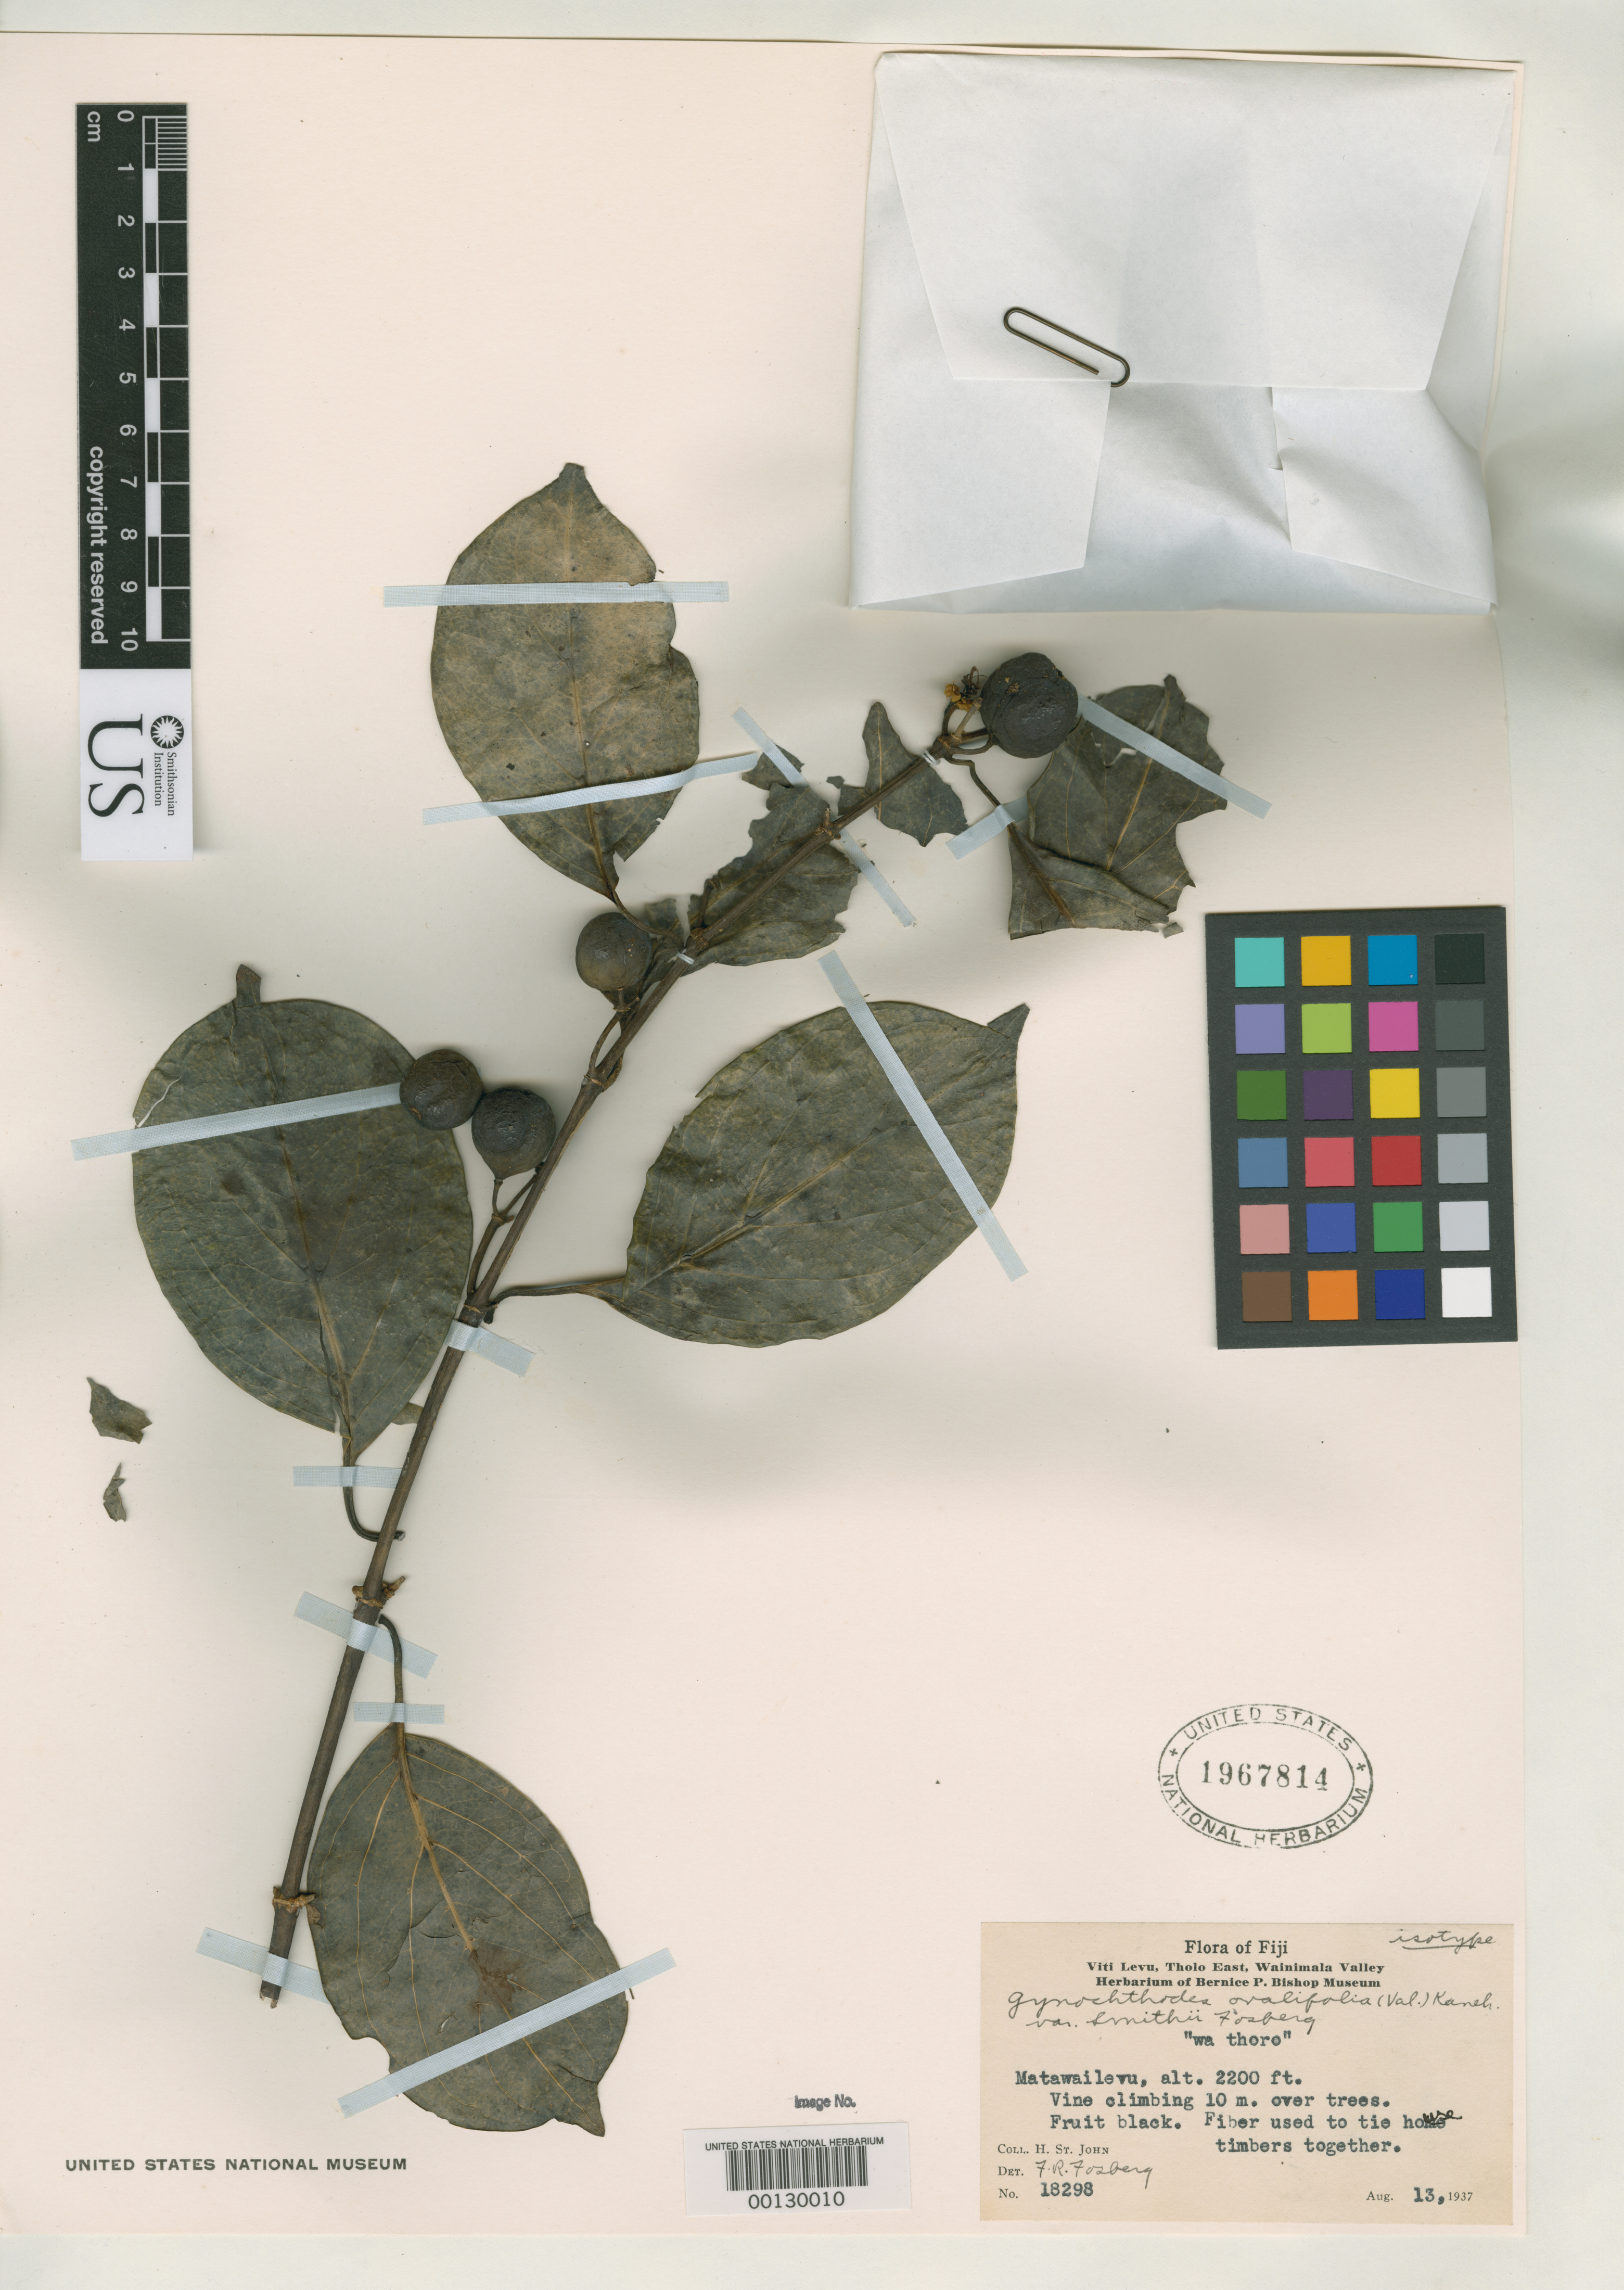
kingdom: Plantae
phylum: Tracheophyta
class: Magnoliopsida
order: Gentianales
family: Rubiaceae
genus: Gynochthodes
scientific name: Gynochthodes ovalifolia var. smithii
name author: Fosberg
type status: Isotype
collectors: H. St. John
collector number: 18298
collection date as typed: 13 Aug 1937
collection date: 1937-08-13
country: Fiji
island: Viti Levu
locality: Tholo East, Matawailevu. [Viti Levu Group]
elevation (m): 671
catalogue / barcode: US 1967814